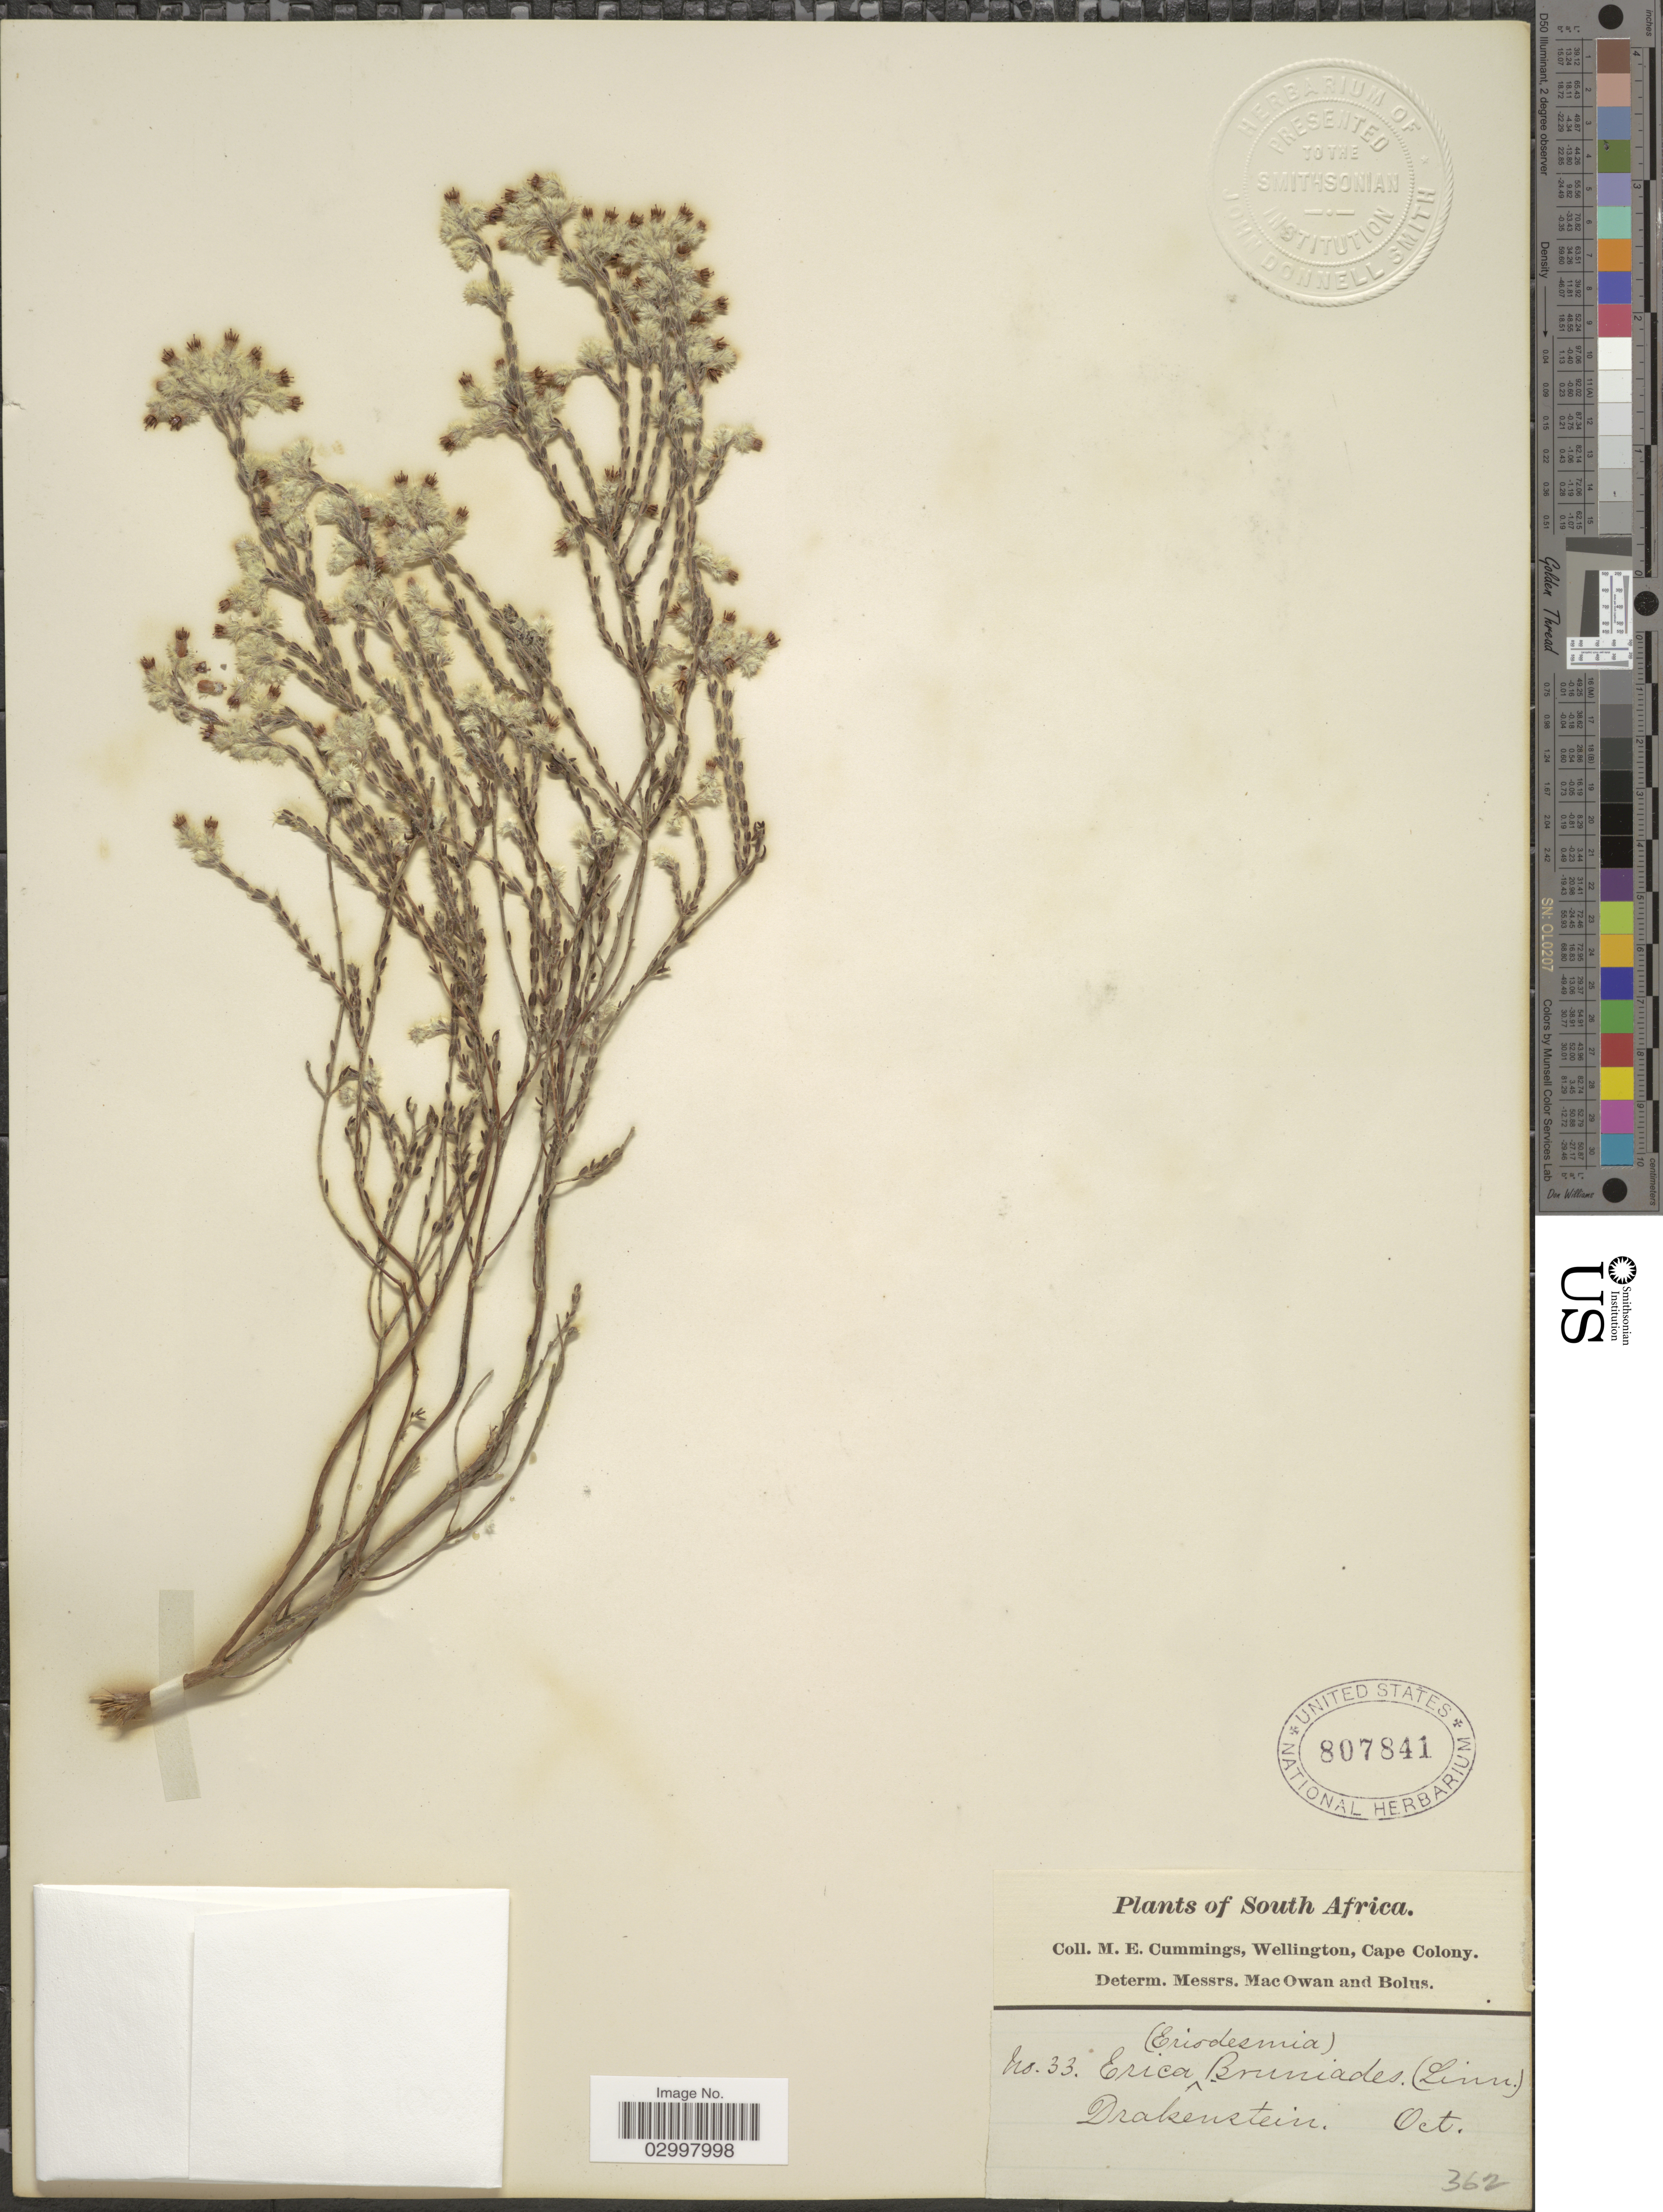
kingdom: Plantae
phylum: Tracheophyta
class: Magnoliopsida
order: Ericales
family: Ericaceae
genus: Erica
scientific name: Erica bruniodes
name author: L.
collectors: M. E. Cummings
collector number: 33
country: South Africa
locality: Drankenstein.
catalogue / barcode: US 807841